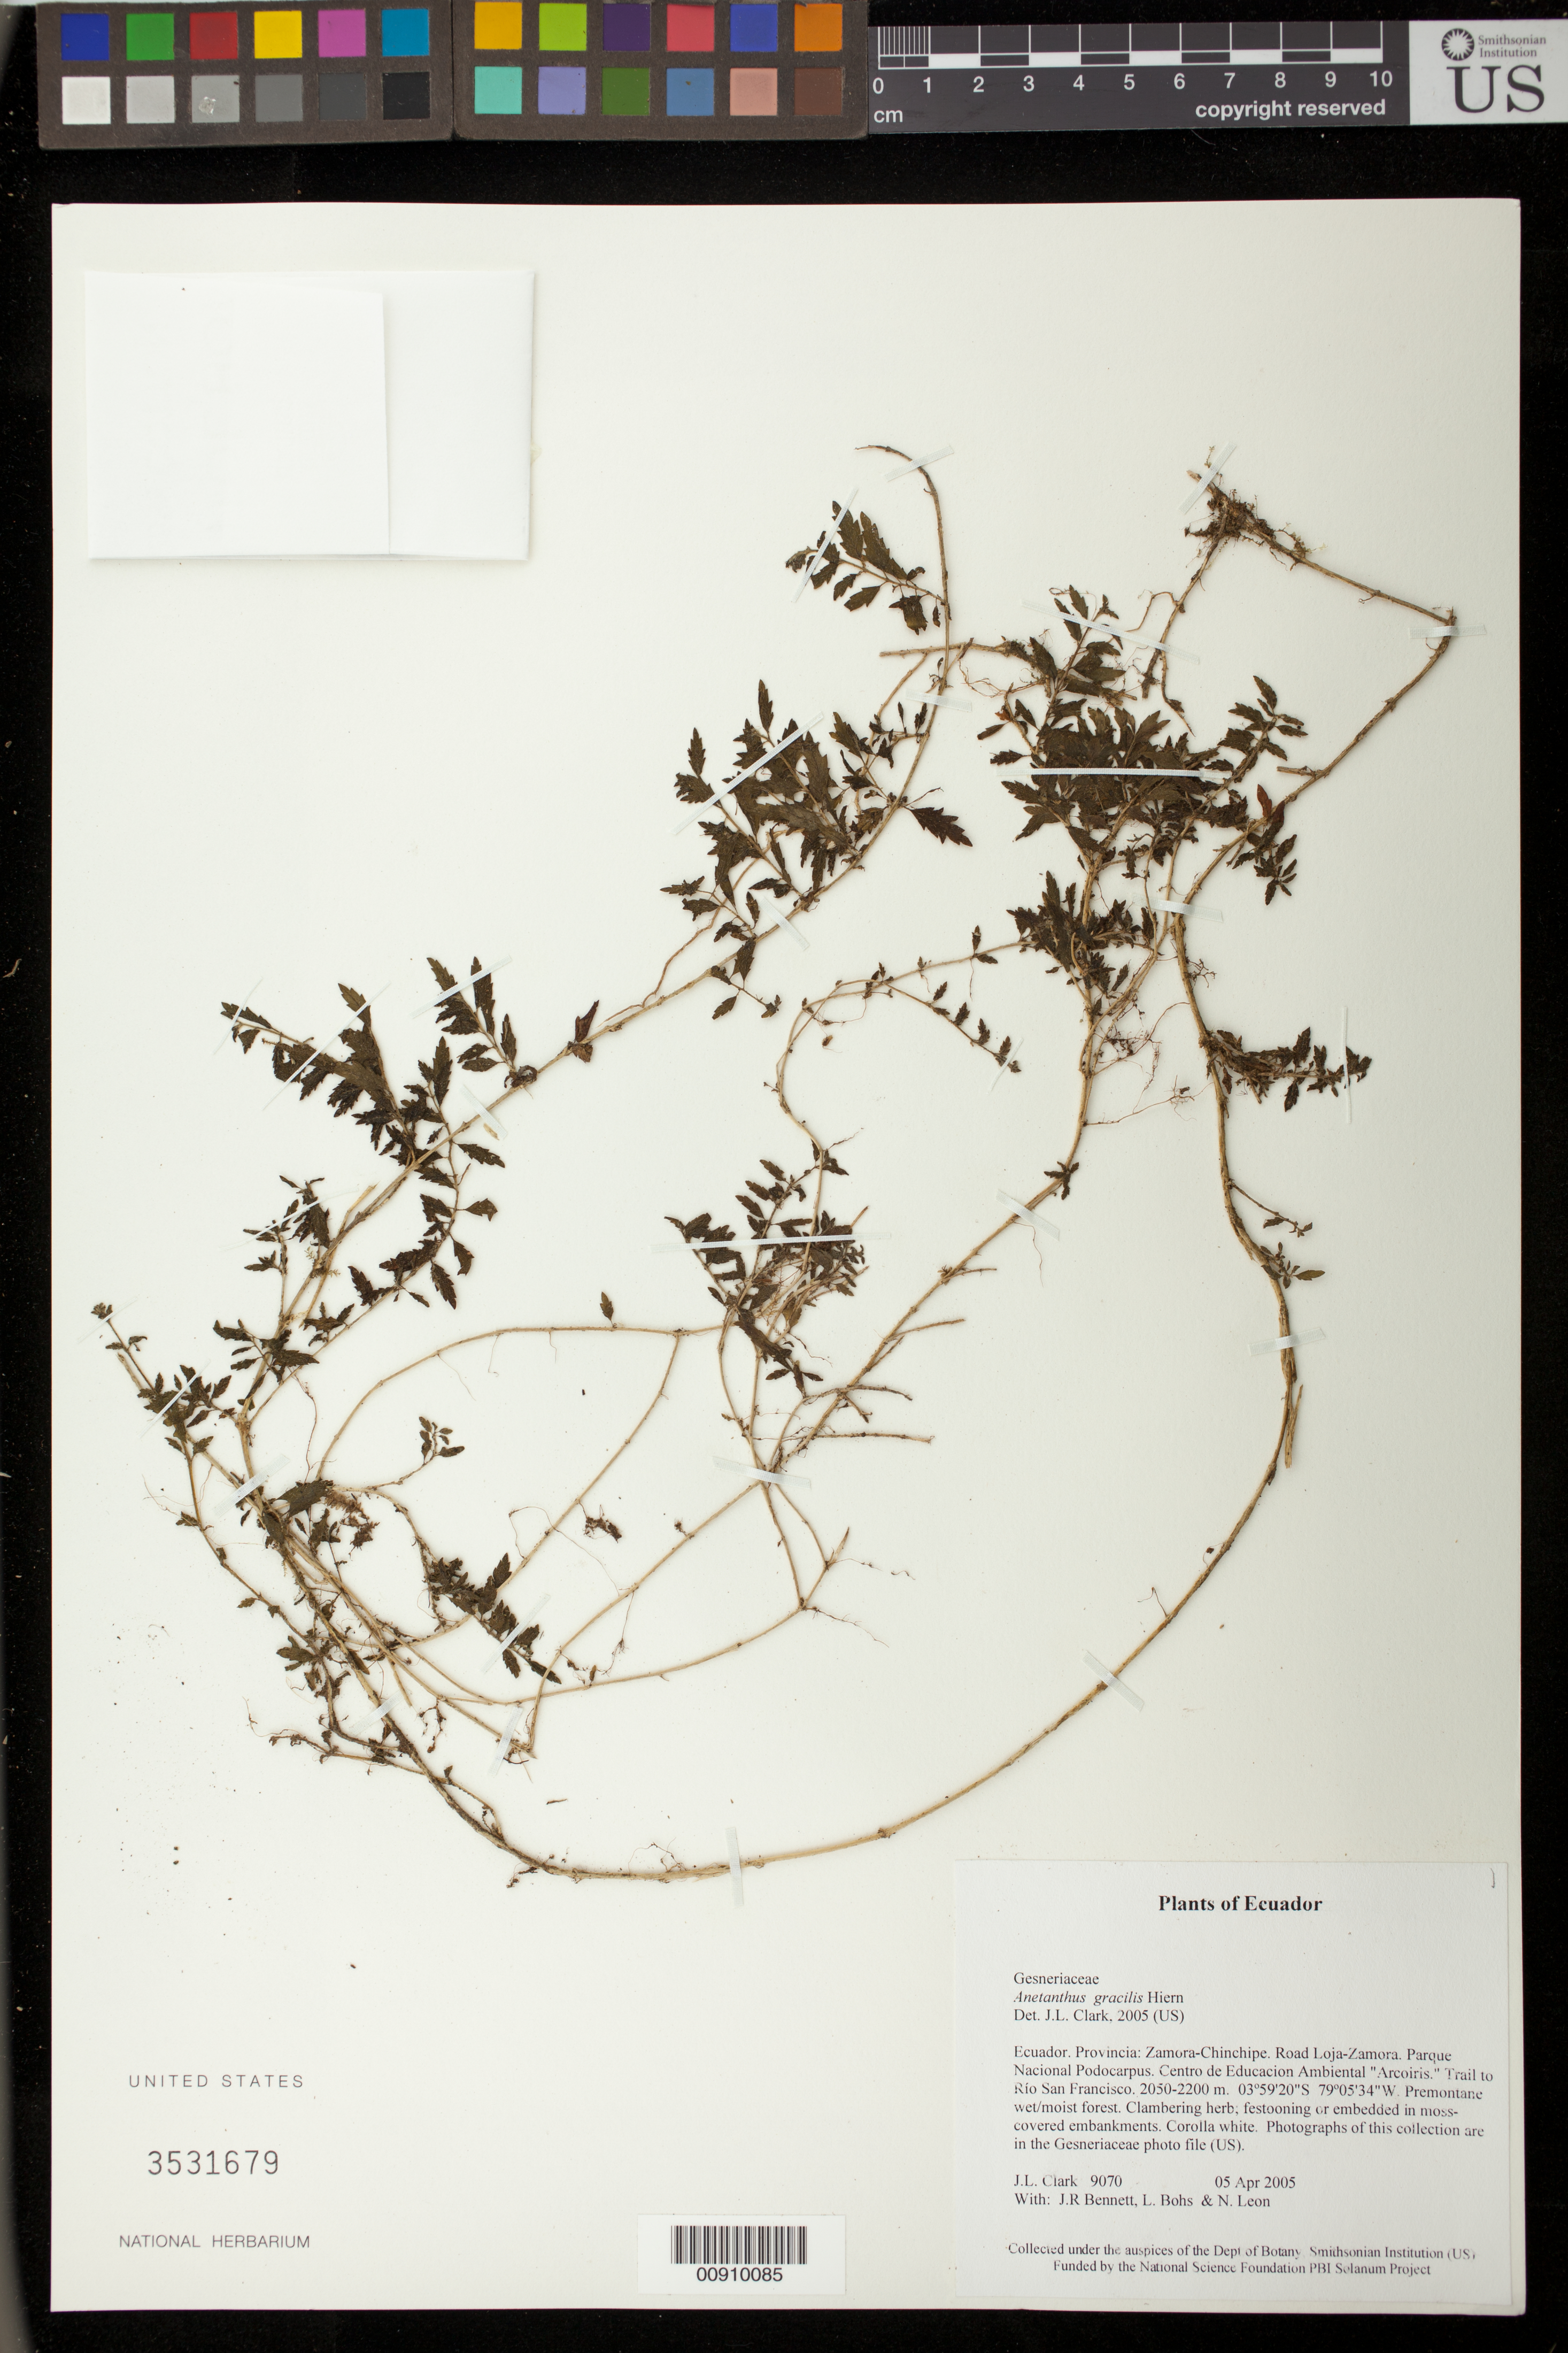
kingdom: Plantae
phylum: Tracheophyta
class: Magnoliopsida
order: Lamiales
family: Gesneriaceae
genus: Anetanthus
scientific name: Anetanthus zamorensis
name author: J.L. Clark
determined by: Skog, Laurence E.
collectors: J. L. Clark, J. R. Bennett, L. A. Bohs & N. Leon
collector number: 9070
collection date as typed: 05 Apr 2005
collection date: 2005-04-05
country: Ecuador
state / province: Zamora-Chinchipe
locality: Road Loja-Zamora. Parque Nacional Podocarpus. Centro de Educacion Ambiental "Arcoiris." Trail to Río San Francisco.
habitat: Premontane wet/moist forest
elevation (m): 2050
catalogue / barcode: US 3531679